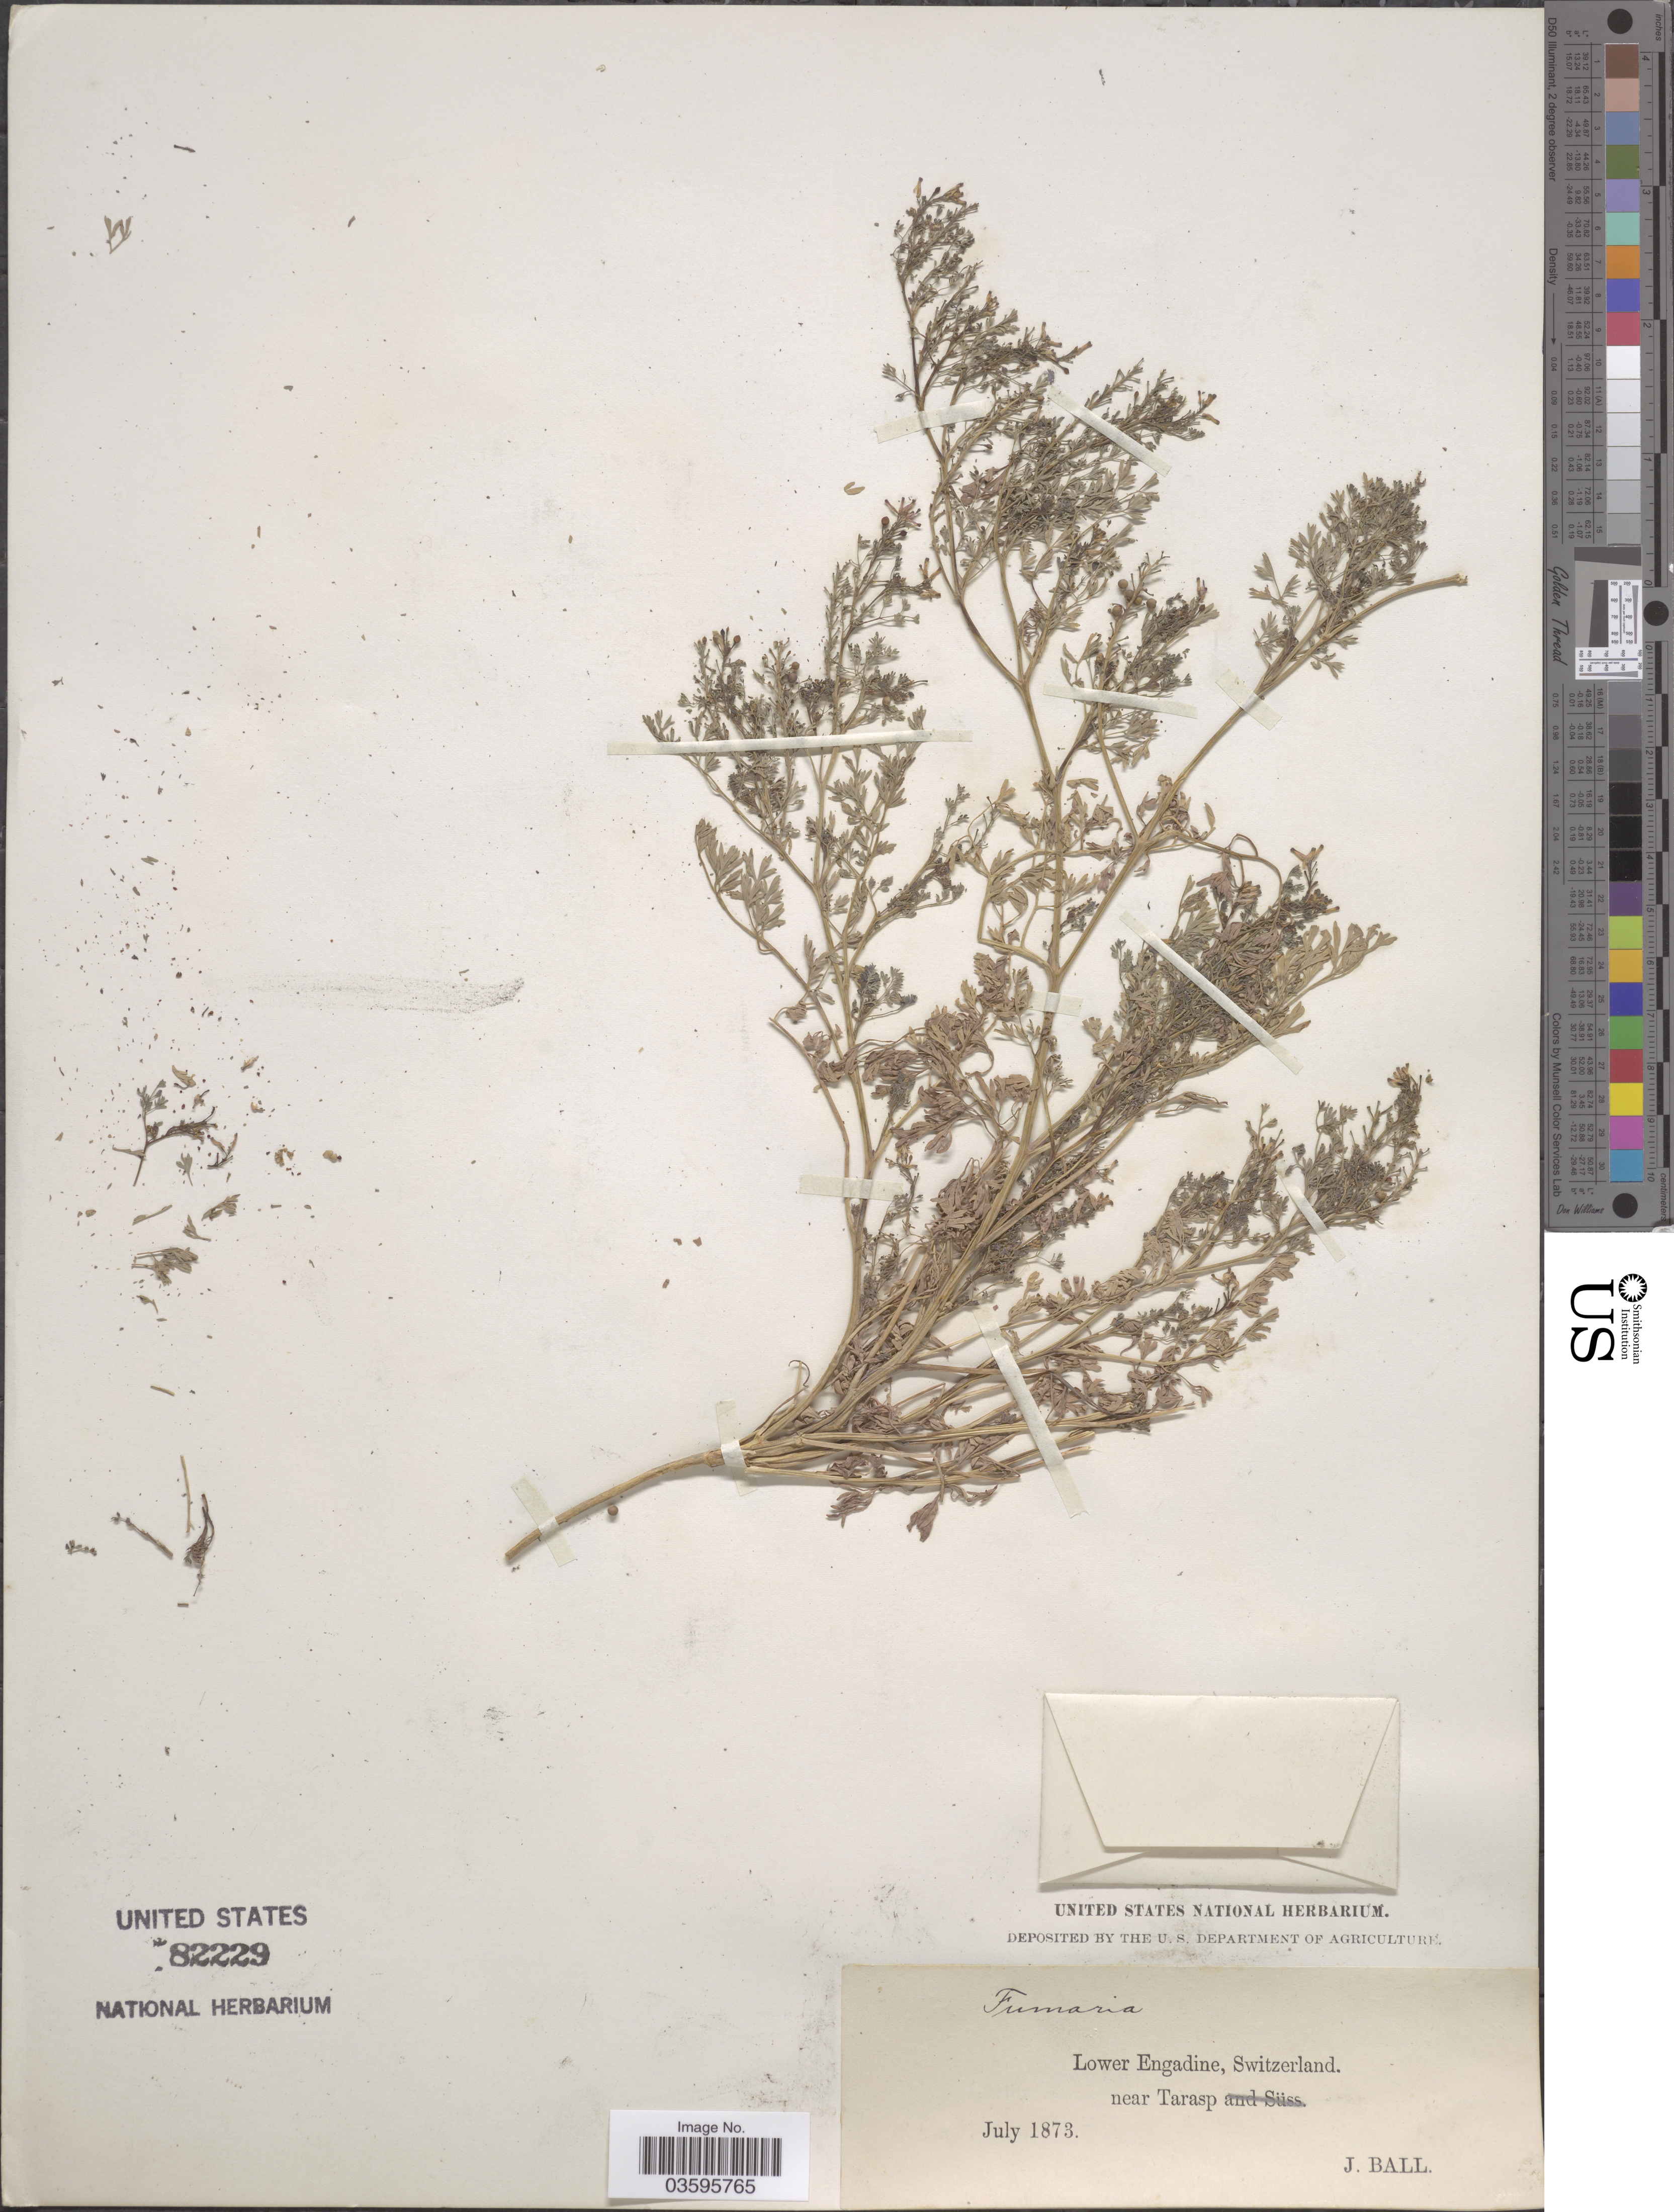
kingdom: Plantae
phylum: Tracheophyta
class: Magnoliopsida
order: Ranunculales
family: Papaveraceae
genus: Fumaria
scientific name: Fumaria sp.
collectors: J. Ball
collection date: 1873-07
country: Switzerland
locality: Lower Engadine, near Tarasp.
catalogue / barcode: US 82229